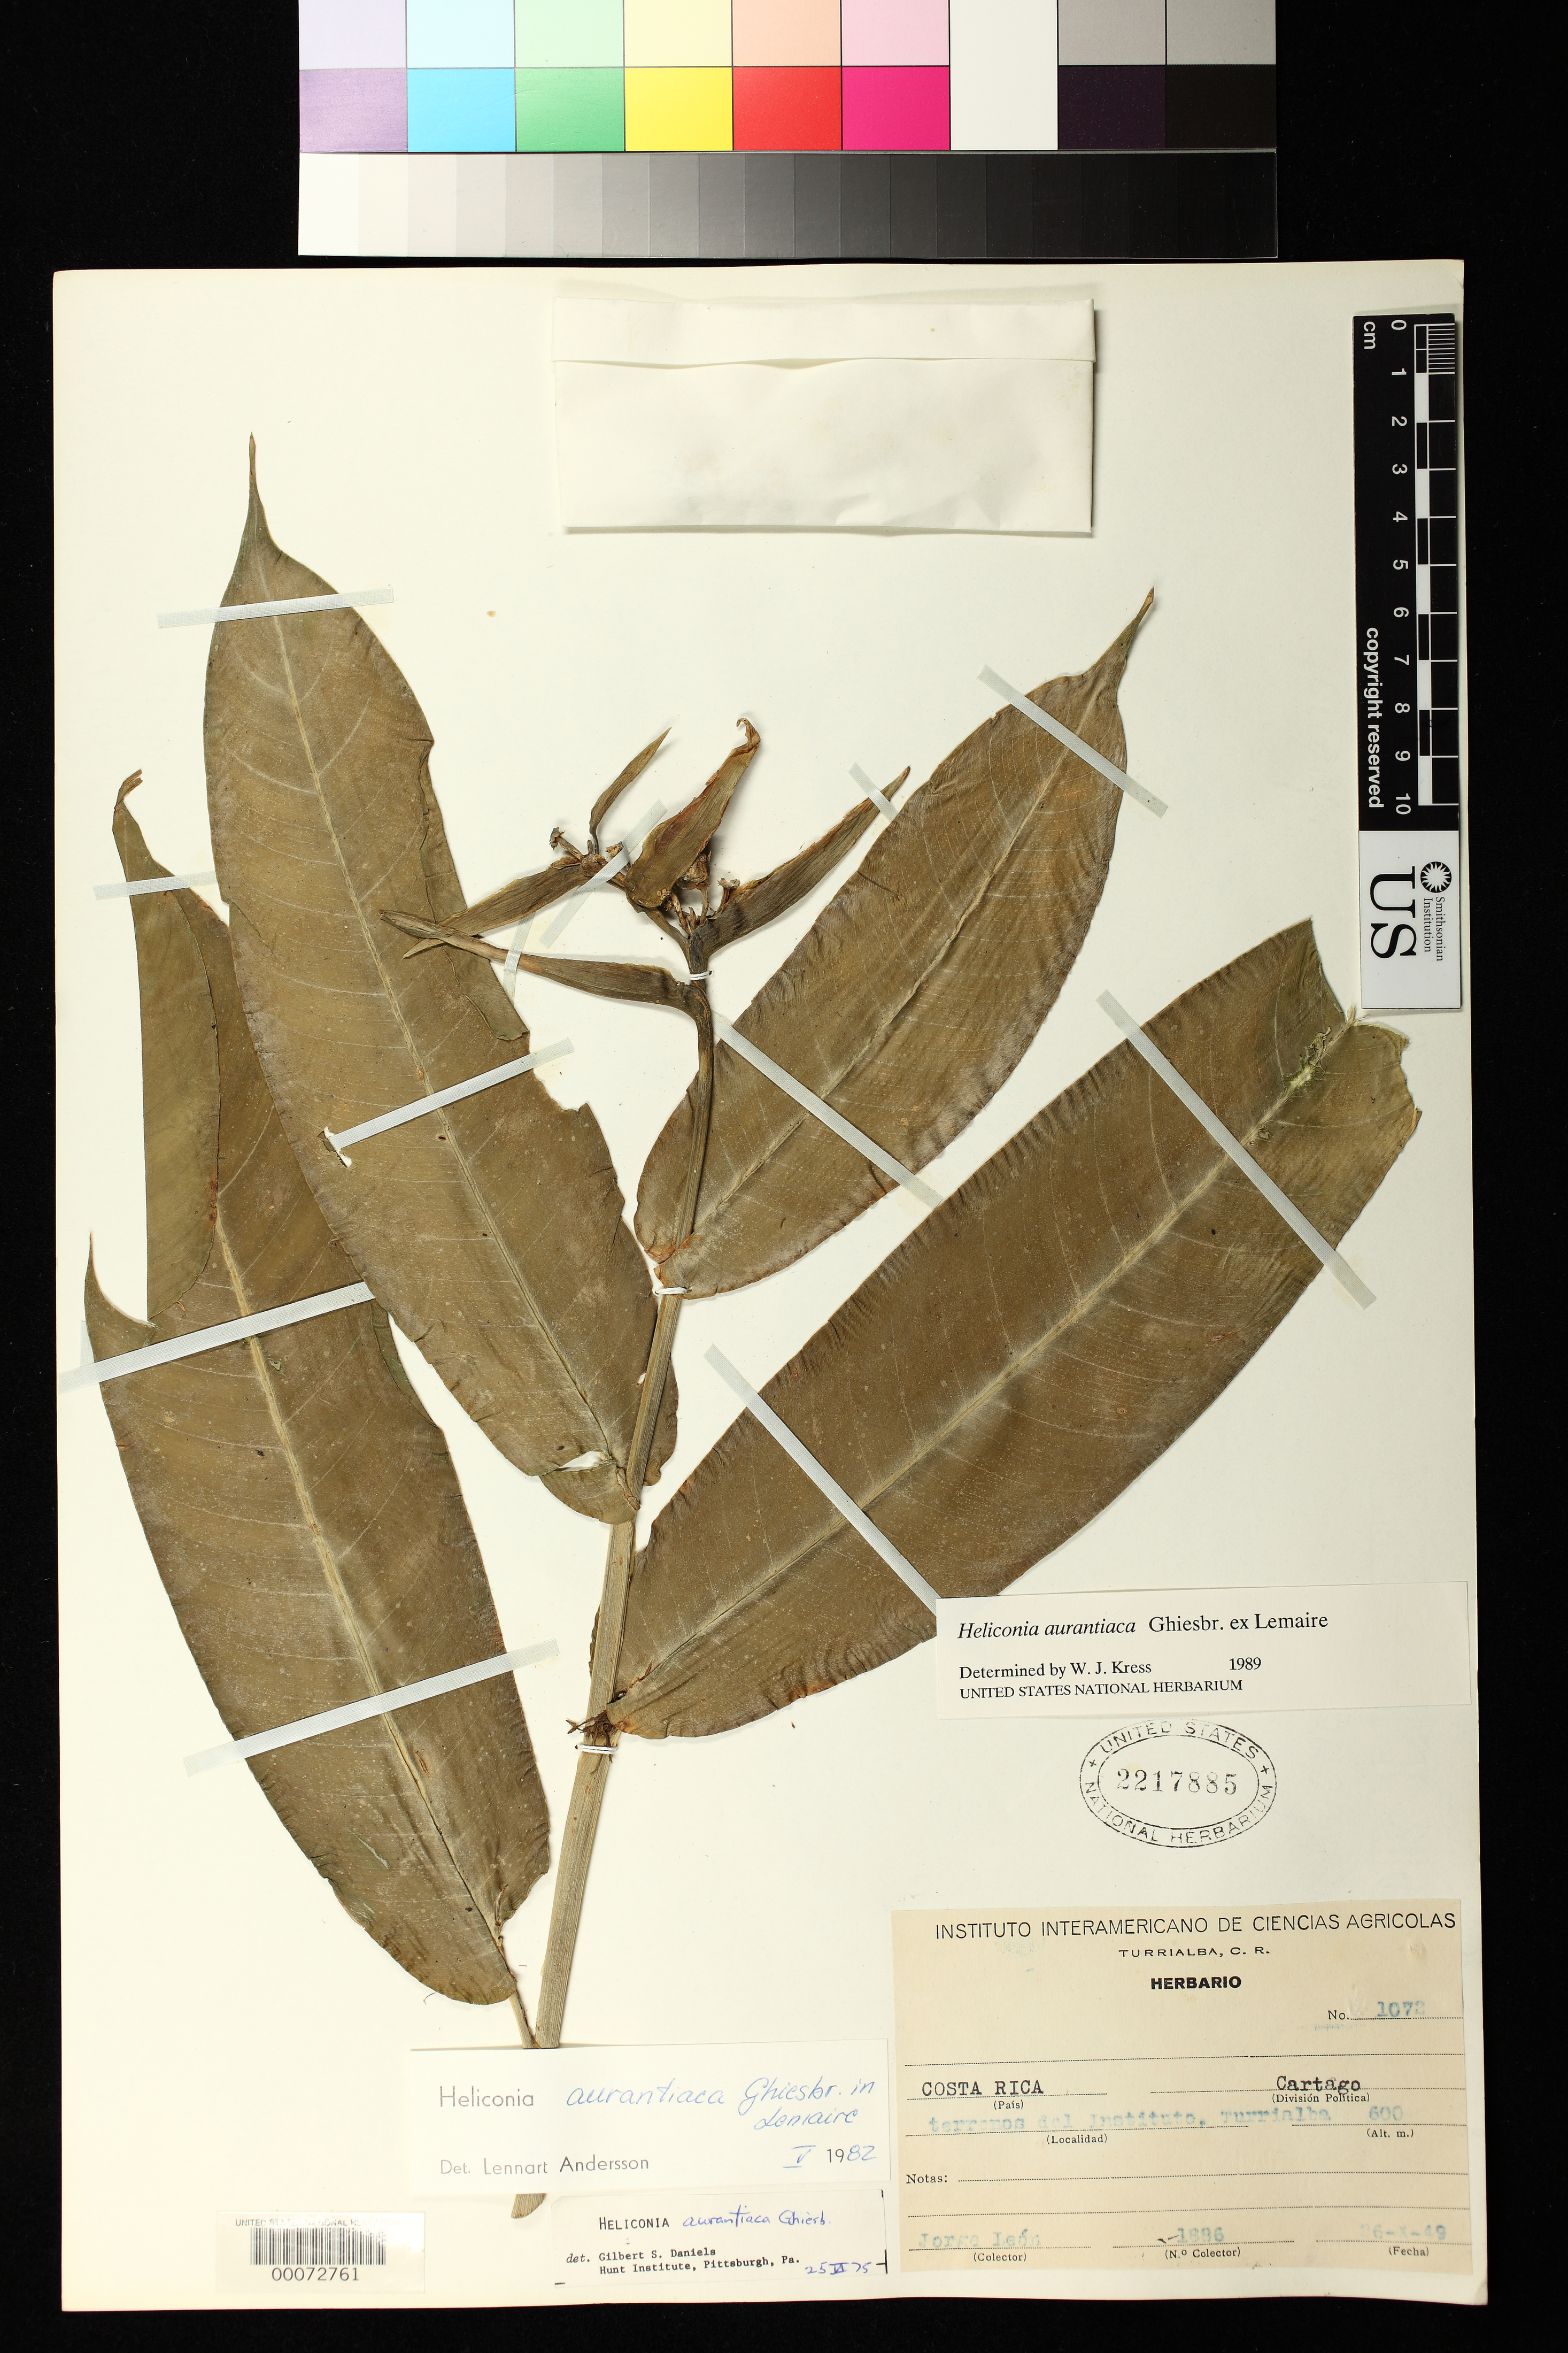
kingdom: Plantae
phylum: Tracheophyta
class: Liliopsida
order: Zingiberales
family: Heliconiaceae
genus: Heliconia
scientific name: Heliconia aurantiaca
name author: Ghiesbr. ex Lem.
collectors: J. León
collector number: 1886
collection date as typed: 26 Oct 1949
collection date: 1949-10-26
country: Costa Rica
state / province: Cartago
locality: Turrialba, Instituto Interamericano de Ciencias Agricolas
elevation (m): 600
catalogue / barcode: US 2217885